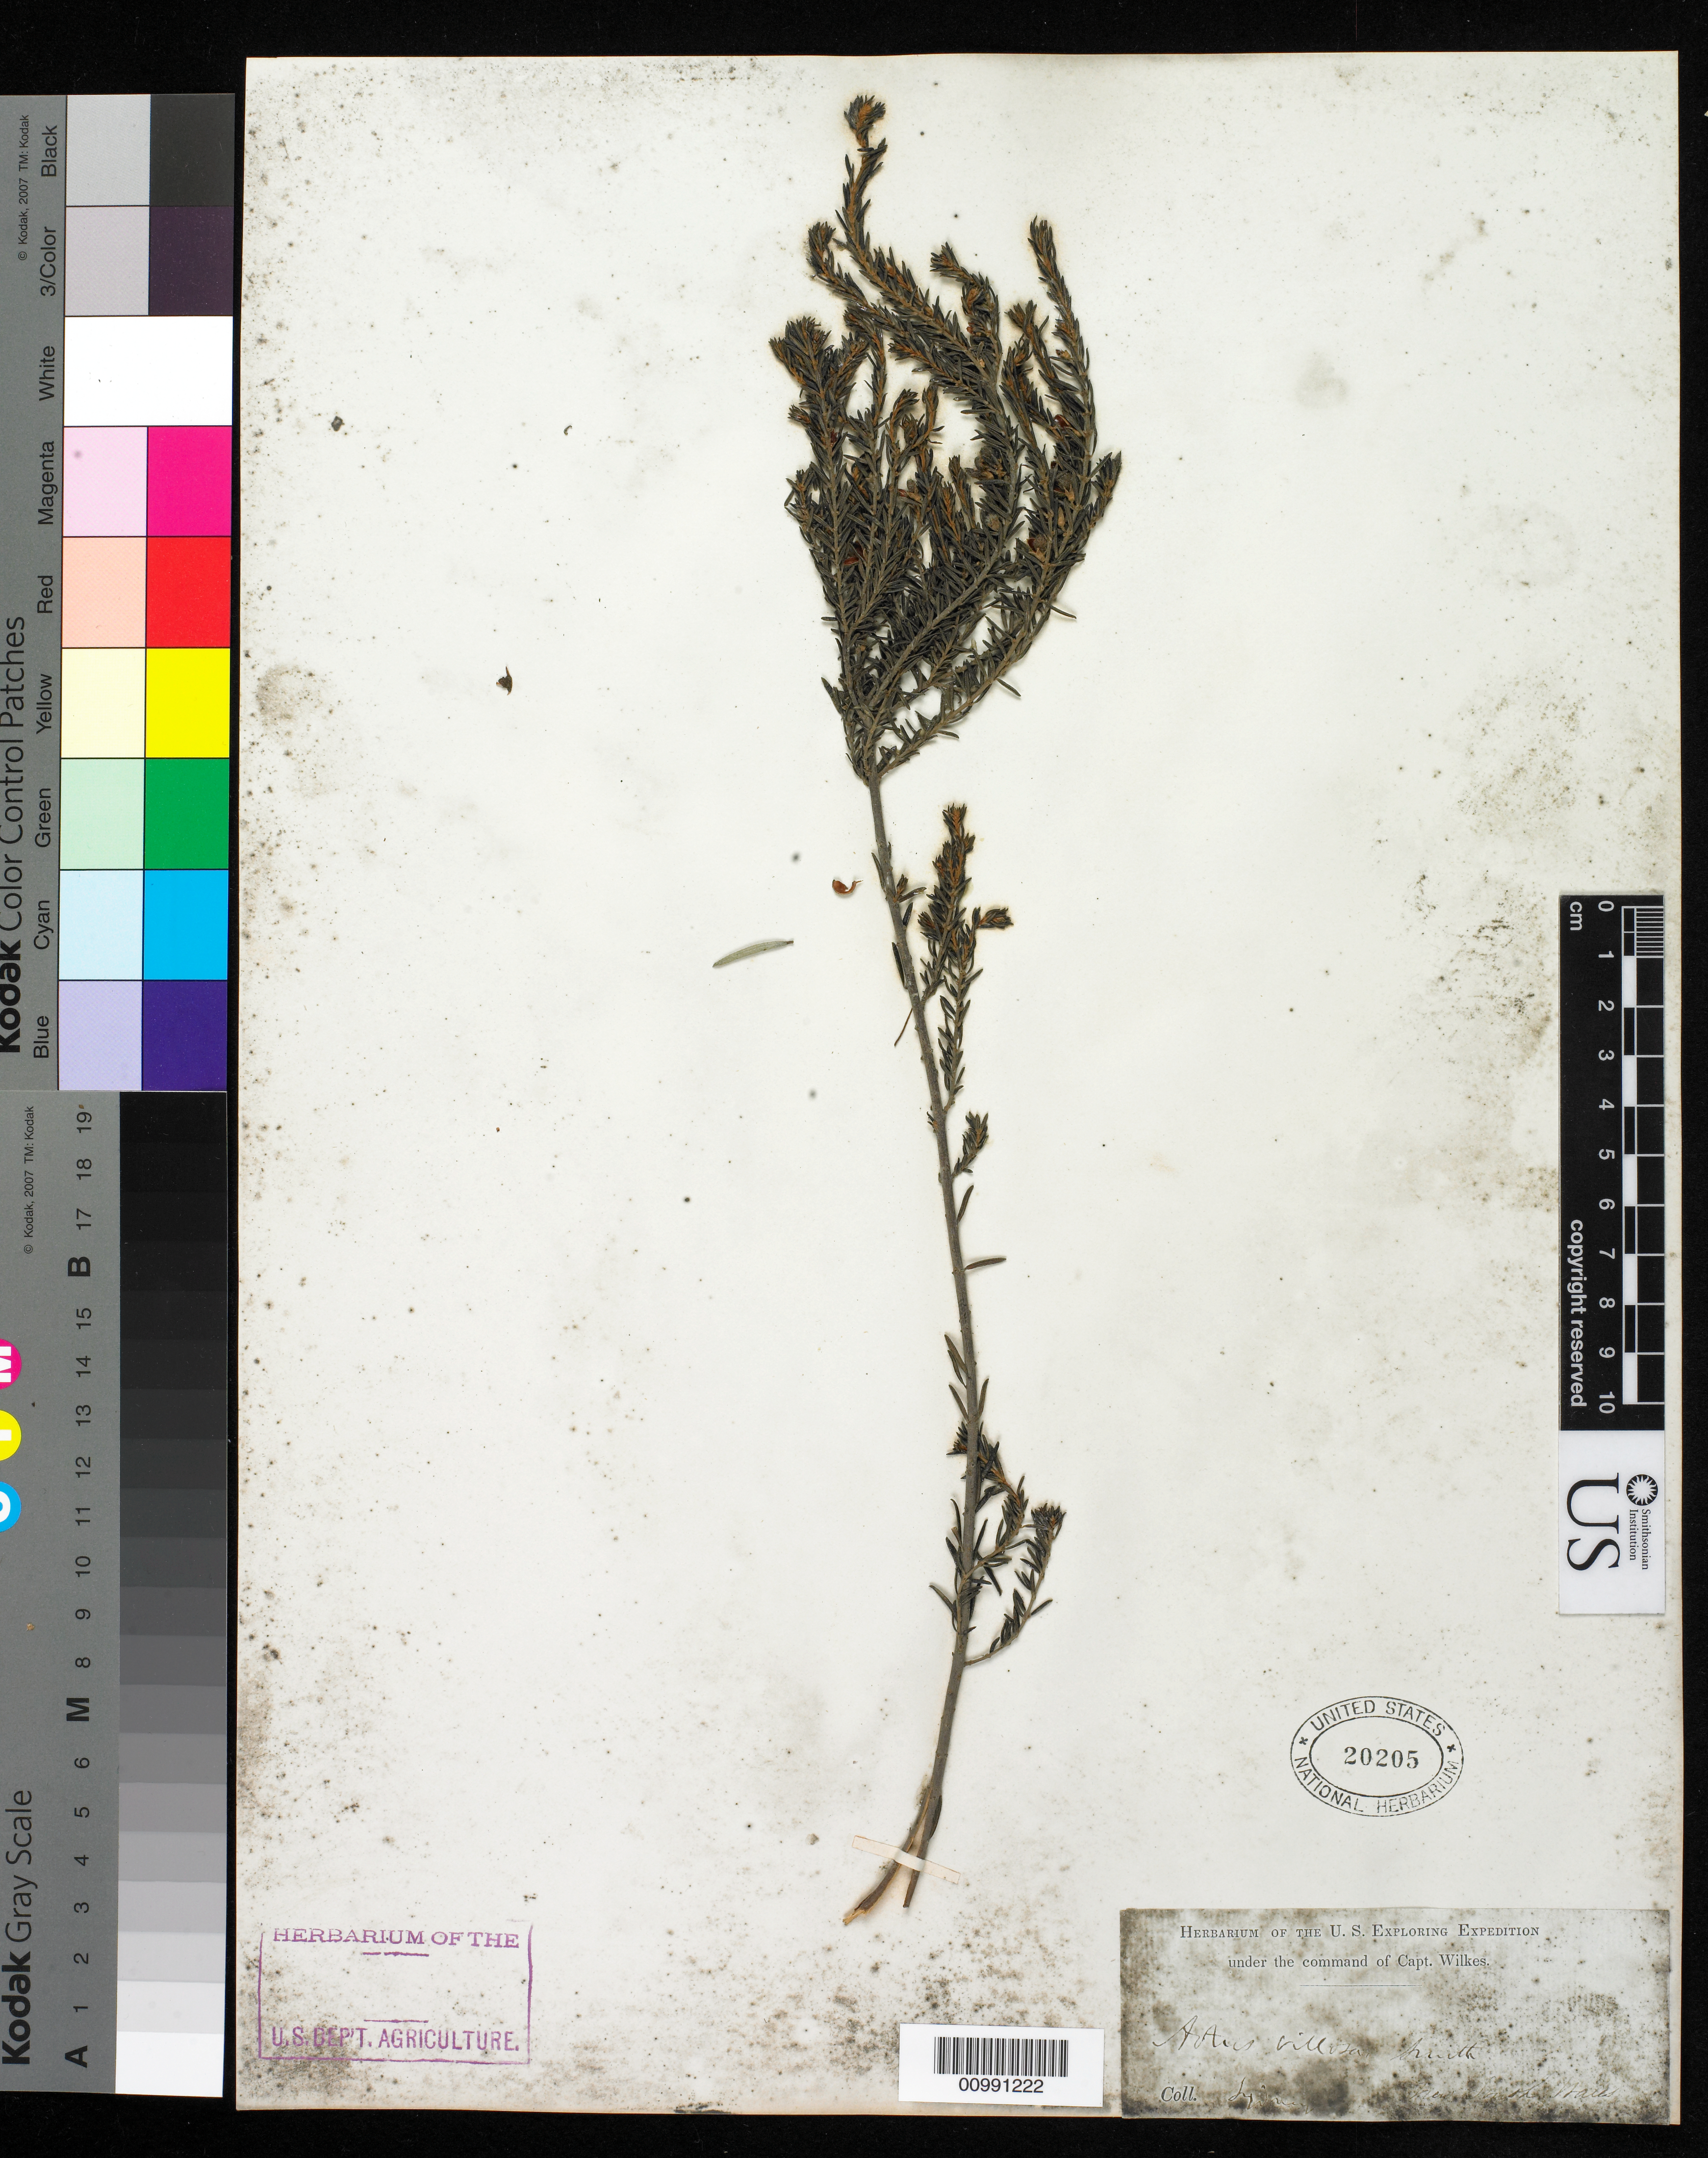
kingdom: Plantae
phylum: Tracheophyta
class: Magnoliopsida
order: Fabales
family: Fabaceae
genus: Aotus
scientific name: Aotus subglauca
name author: Blakeley & McKie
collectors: Wilkes Explor. Exped.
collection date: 1838/1842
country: Australia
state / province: New South Wales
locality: Sydney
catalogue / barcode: US 20205